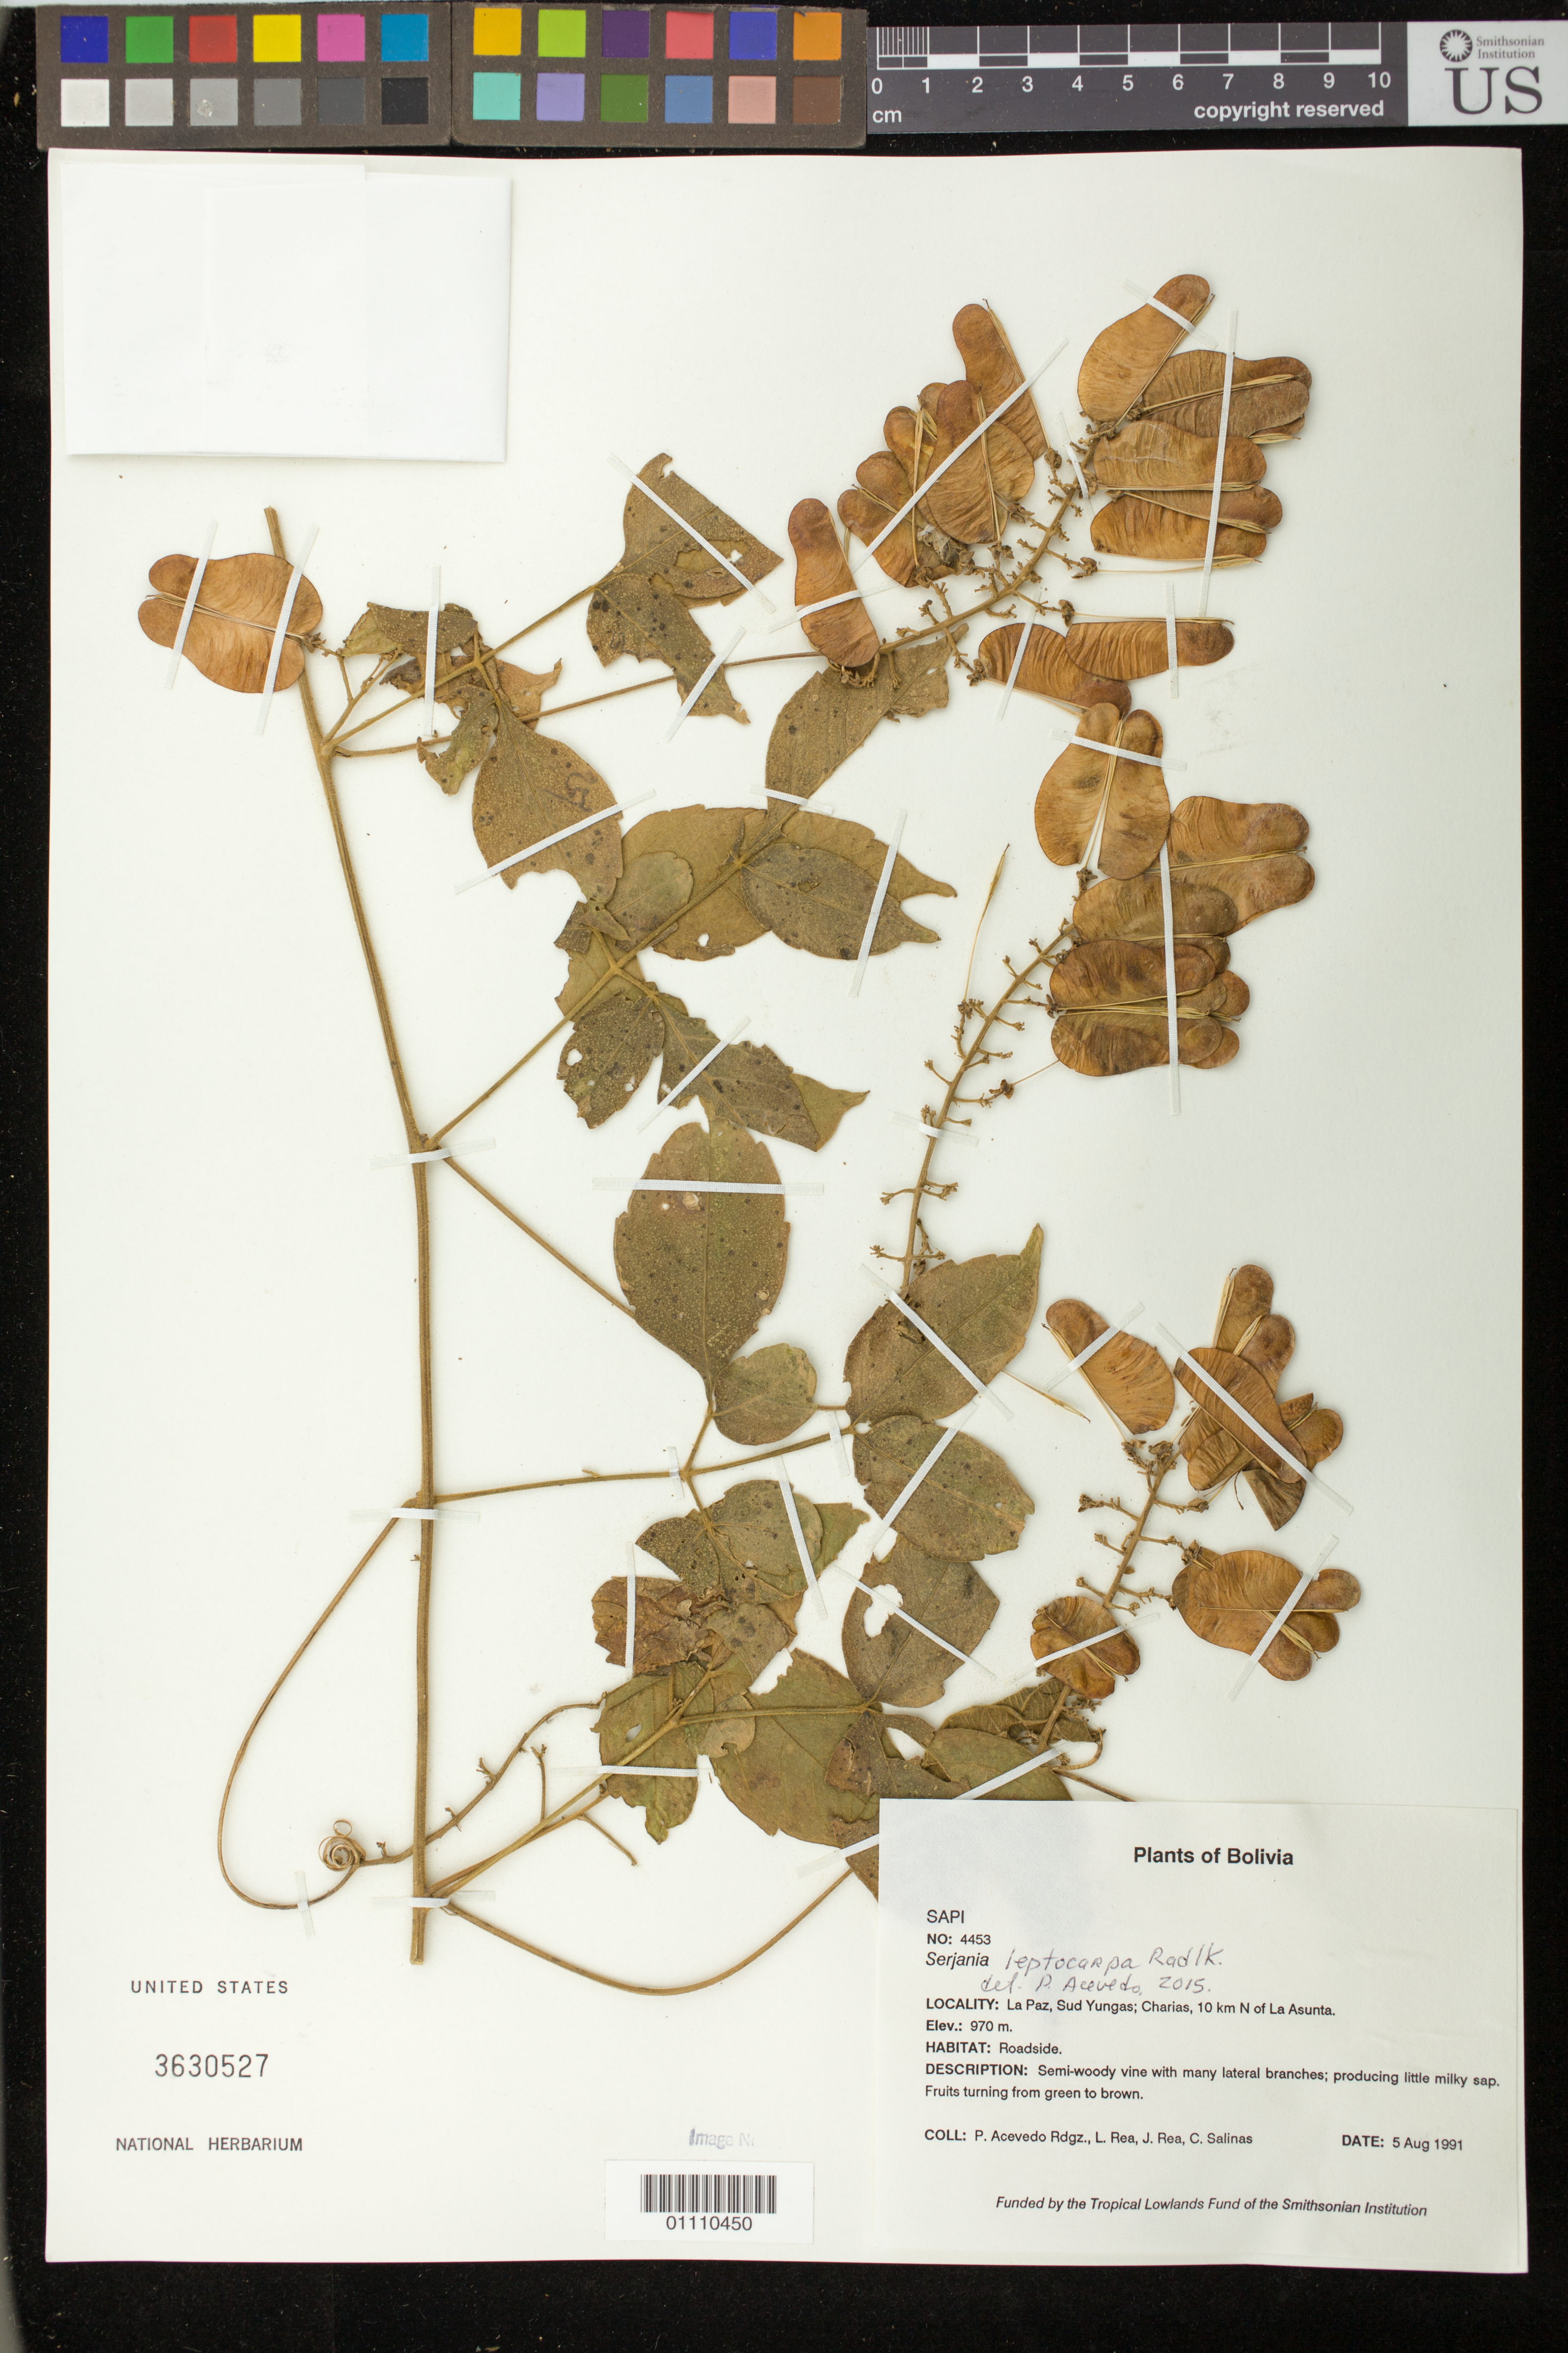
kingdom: Plantae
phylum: Tracheophyta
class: Magnoliopsida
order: Sapindales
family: Sapindaceae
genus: Serjania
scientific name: Serjania leptocarpa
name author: Radlk.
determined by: Acevedo-Rodríguez, P., (BOT), Smithsonian Institution - National Museum of Natural History (UNITED STATES)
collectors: P. Acevedo-Rodr., L. Rea, J. Rea & C. Salinas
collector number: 4453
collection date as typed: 05 Aug 1991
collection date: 1991-08-05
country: Bolivia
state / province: La Paz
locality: Sud Yungas; Charias, 10 km N of La Asunta.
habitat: Roadside.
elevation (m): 970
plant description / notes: US, NY, CTES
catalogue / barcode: US 3630527